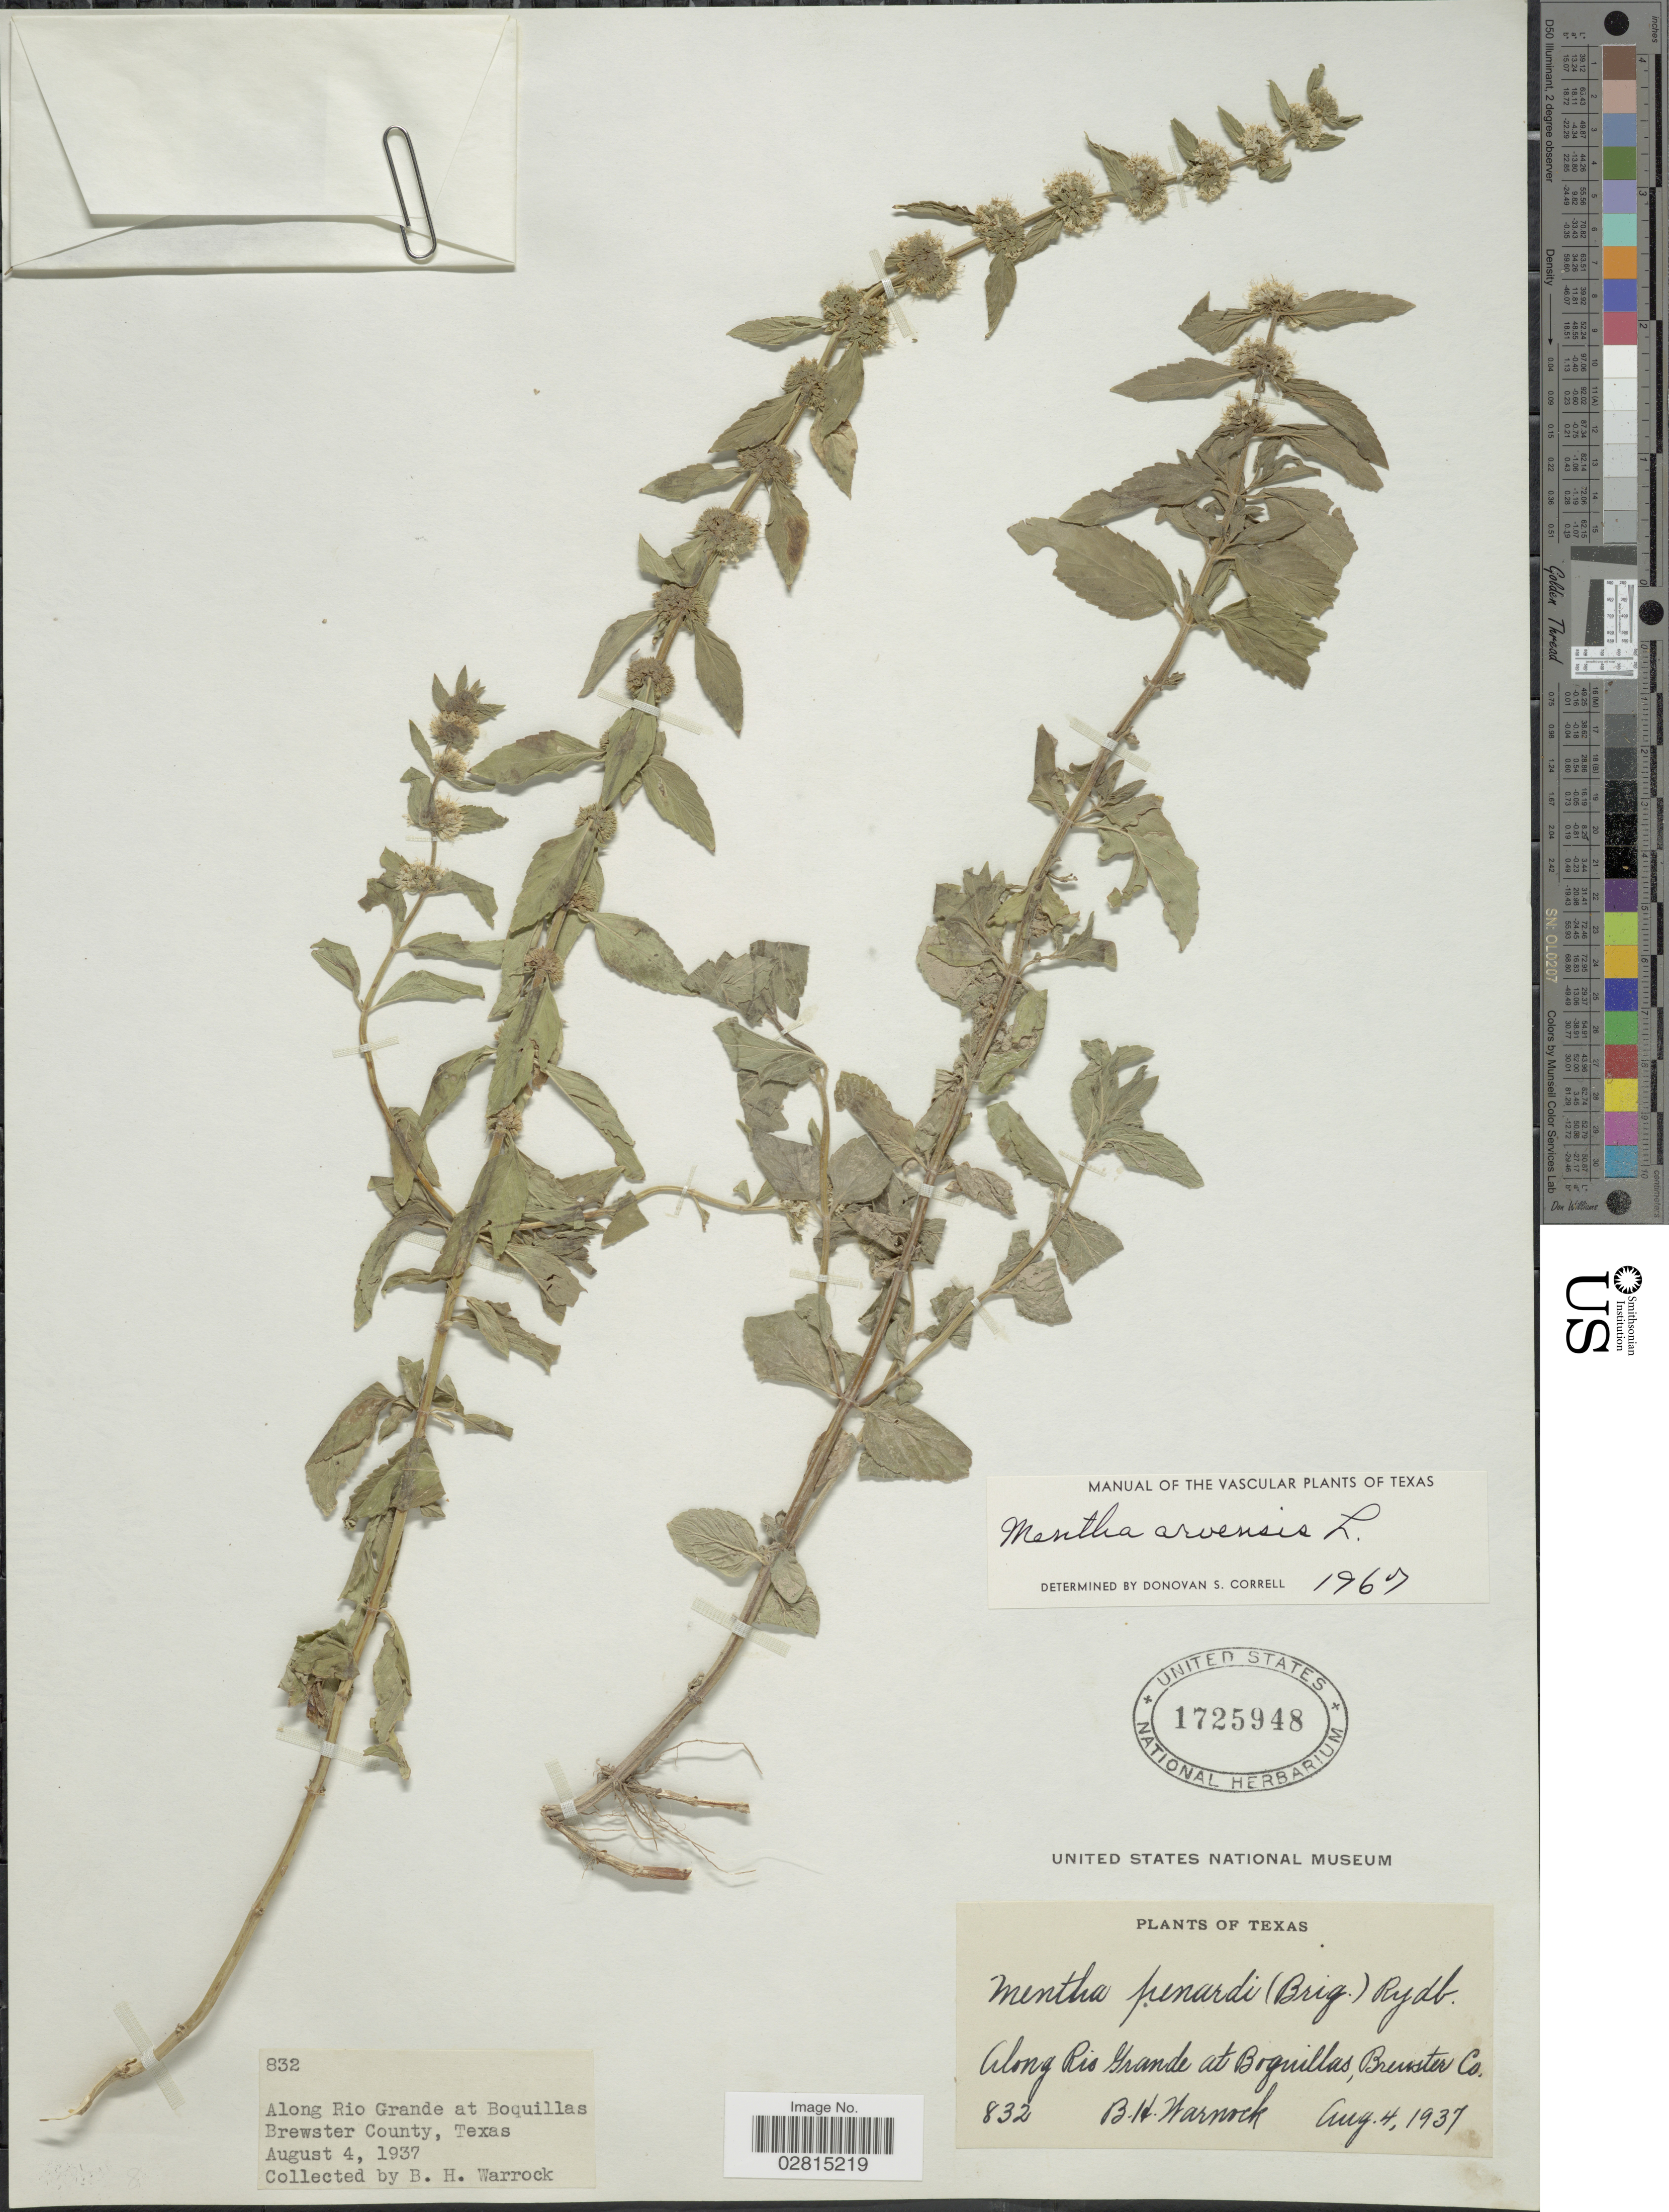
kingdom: Plantae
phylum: Tracheophyta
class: Magnoliopsida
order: Lamiales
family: Lamiaceae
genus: Mentha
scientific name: Mentha arvensis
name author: L.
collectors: B. H. Warnock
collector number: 832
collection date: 1937-08-04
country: United States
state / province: Texas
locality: Along Rio Grande at Boquillas, Brewster County.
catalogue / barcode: US 1725948